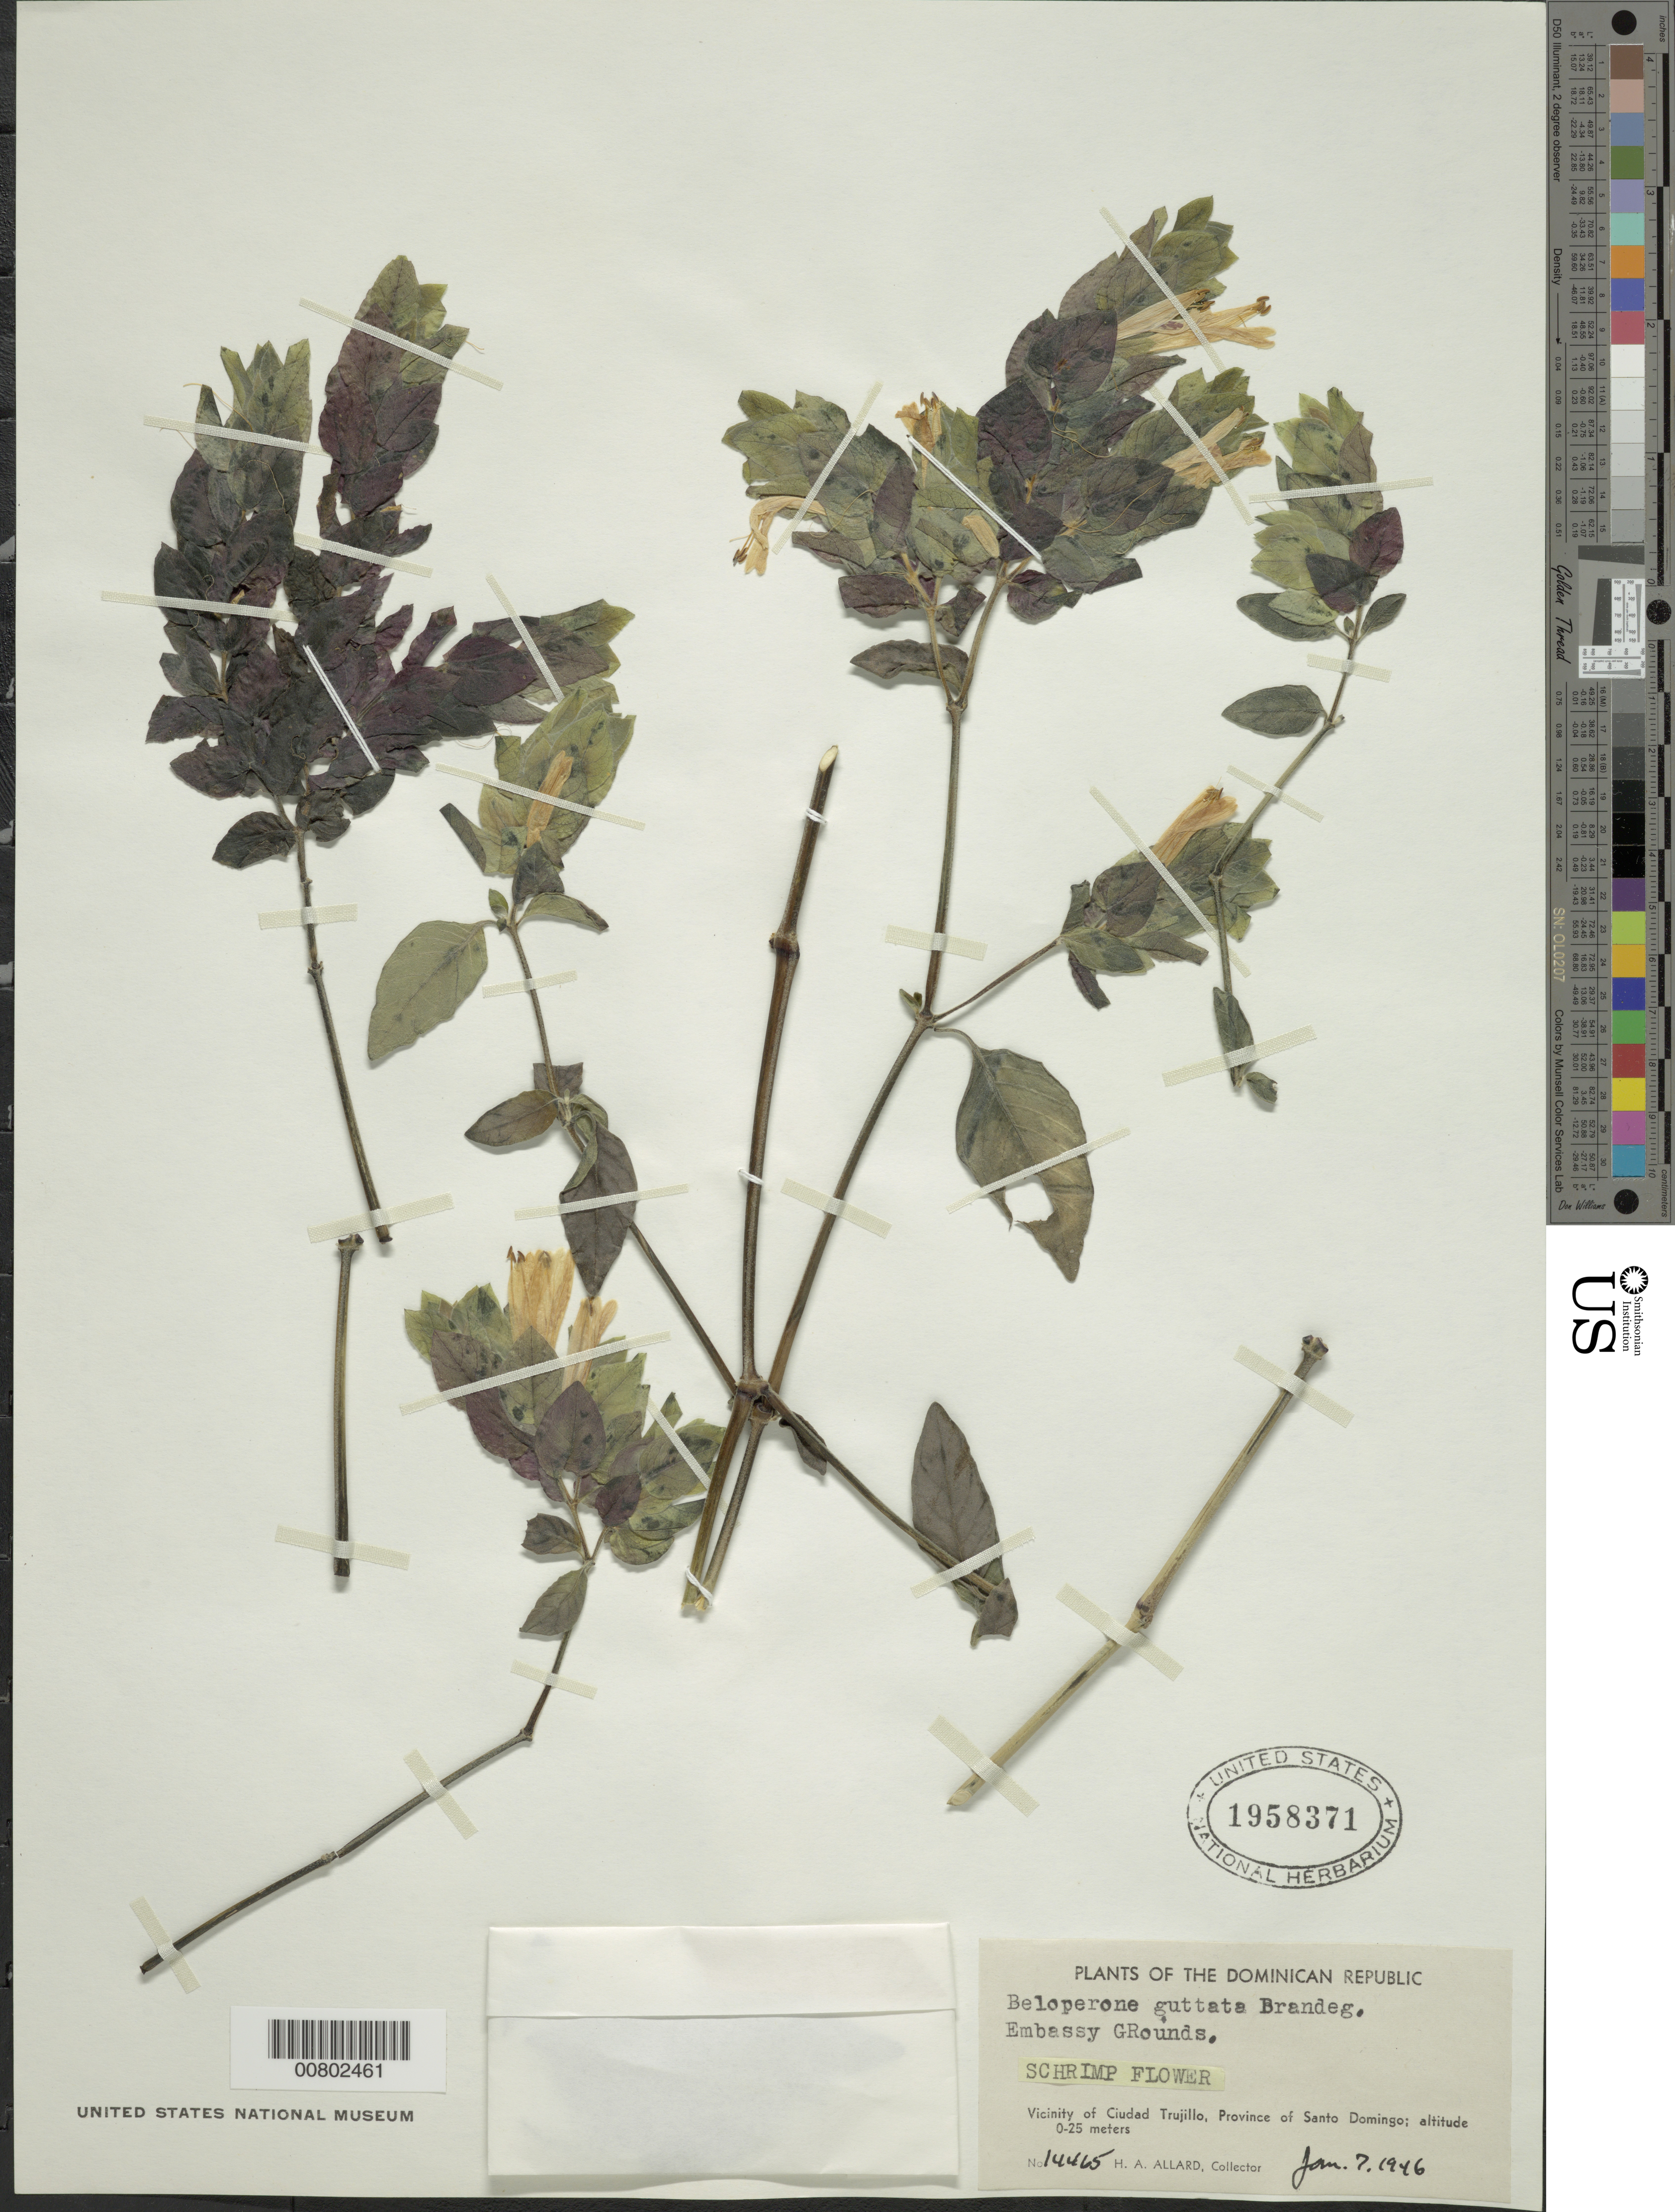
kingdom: Plantae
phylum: Tracheophyta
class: Magnoliopsida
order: Lamiales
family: Acanthaceae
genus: Justicia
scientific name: Justicia brandegeana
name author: Wassh. & L.B. Sm.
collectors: H. A. Allard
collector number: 14465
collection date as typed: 07 Jan 1946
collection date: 1946-01-07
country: Dominican Republic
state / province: Distrito Nacional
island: Hispaniola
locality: Vicinity of Santo Domingo City, Embassy grounds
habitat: embassy grounds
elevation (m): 0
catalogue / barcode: US 1958371